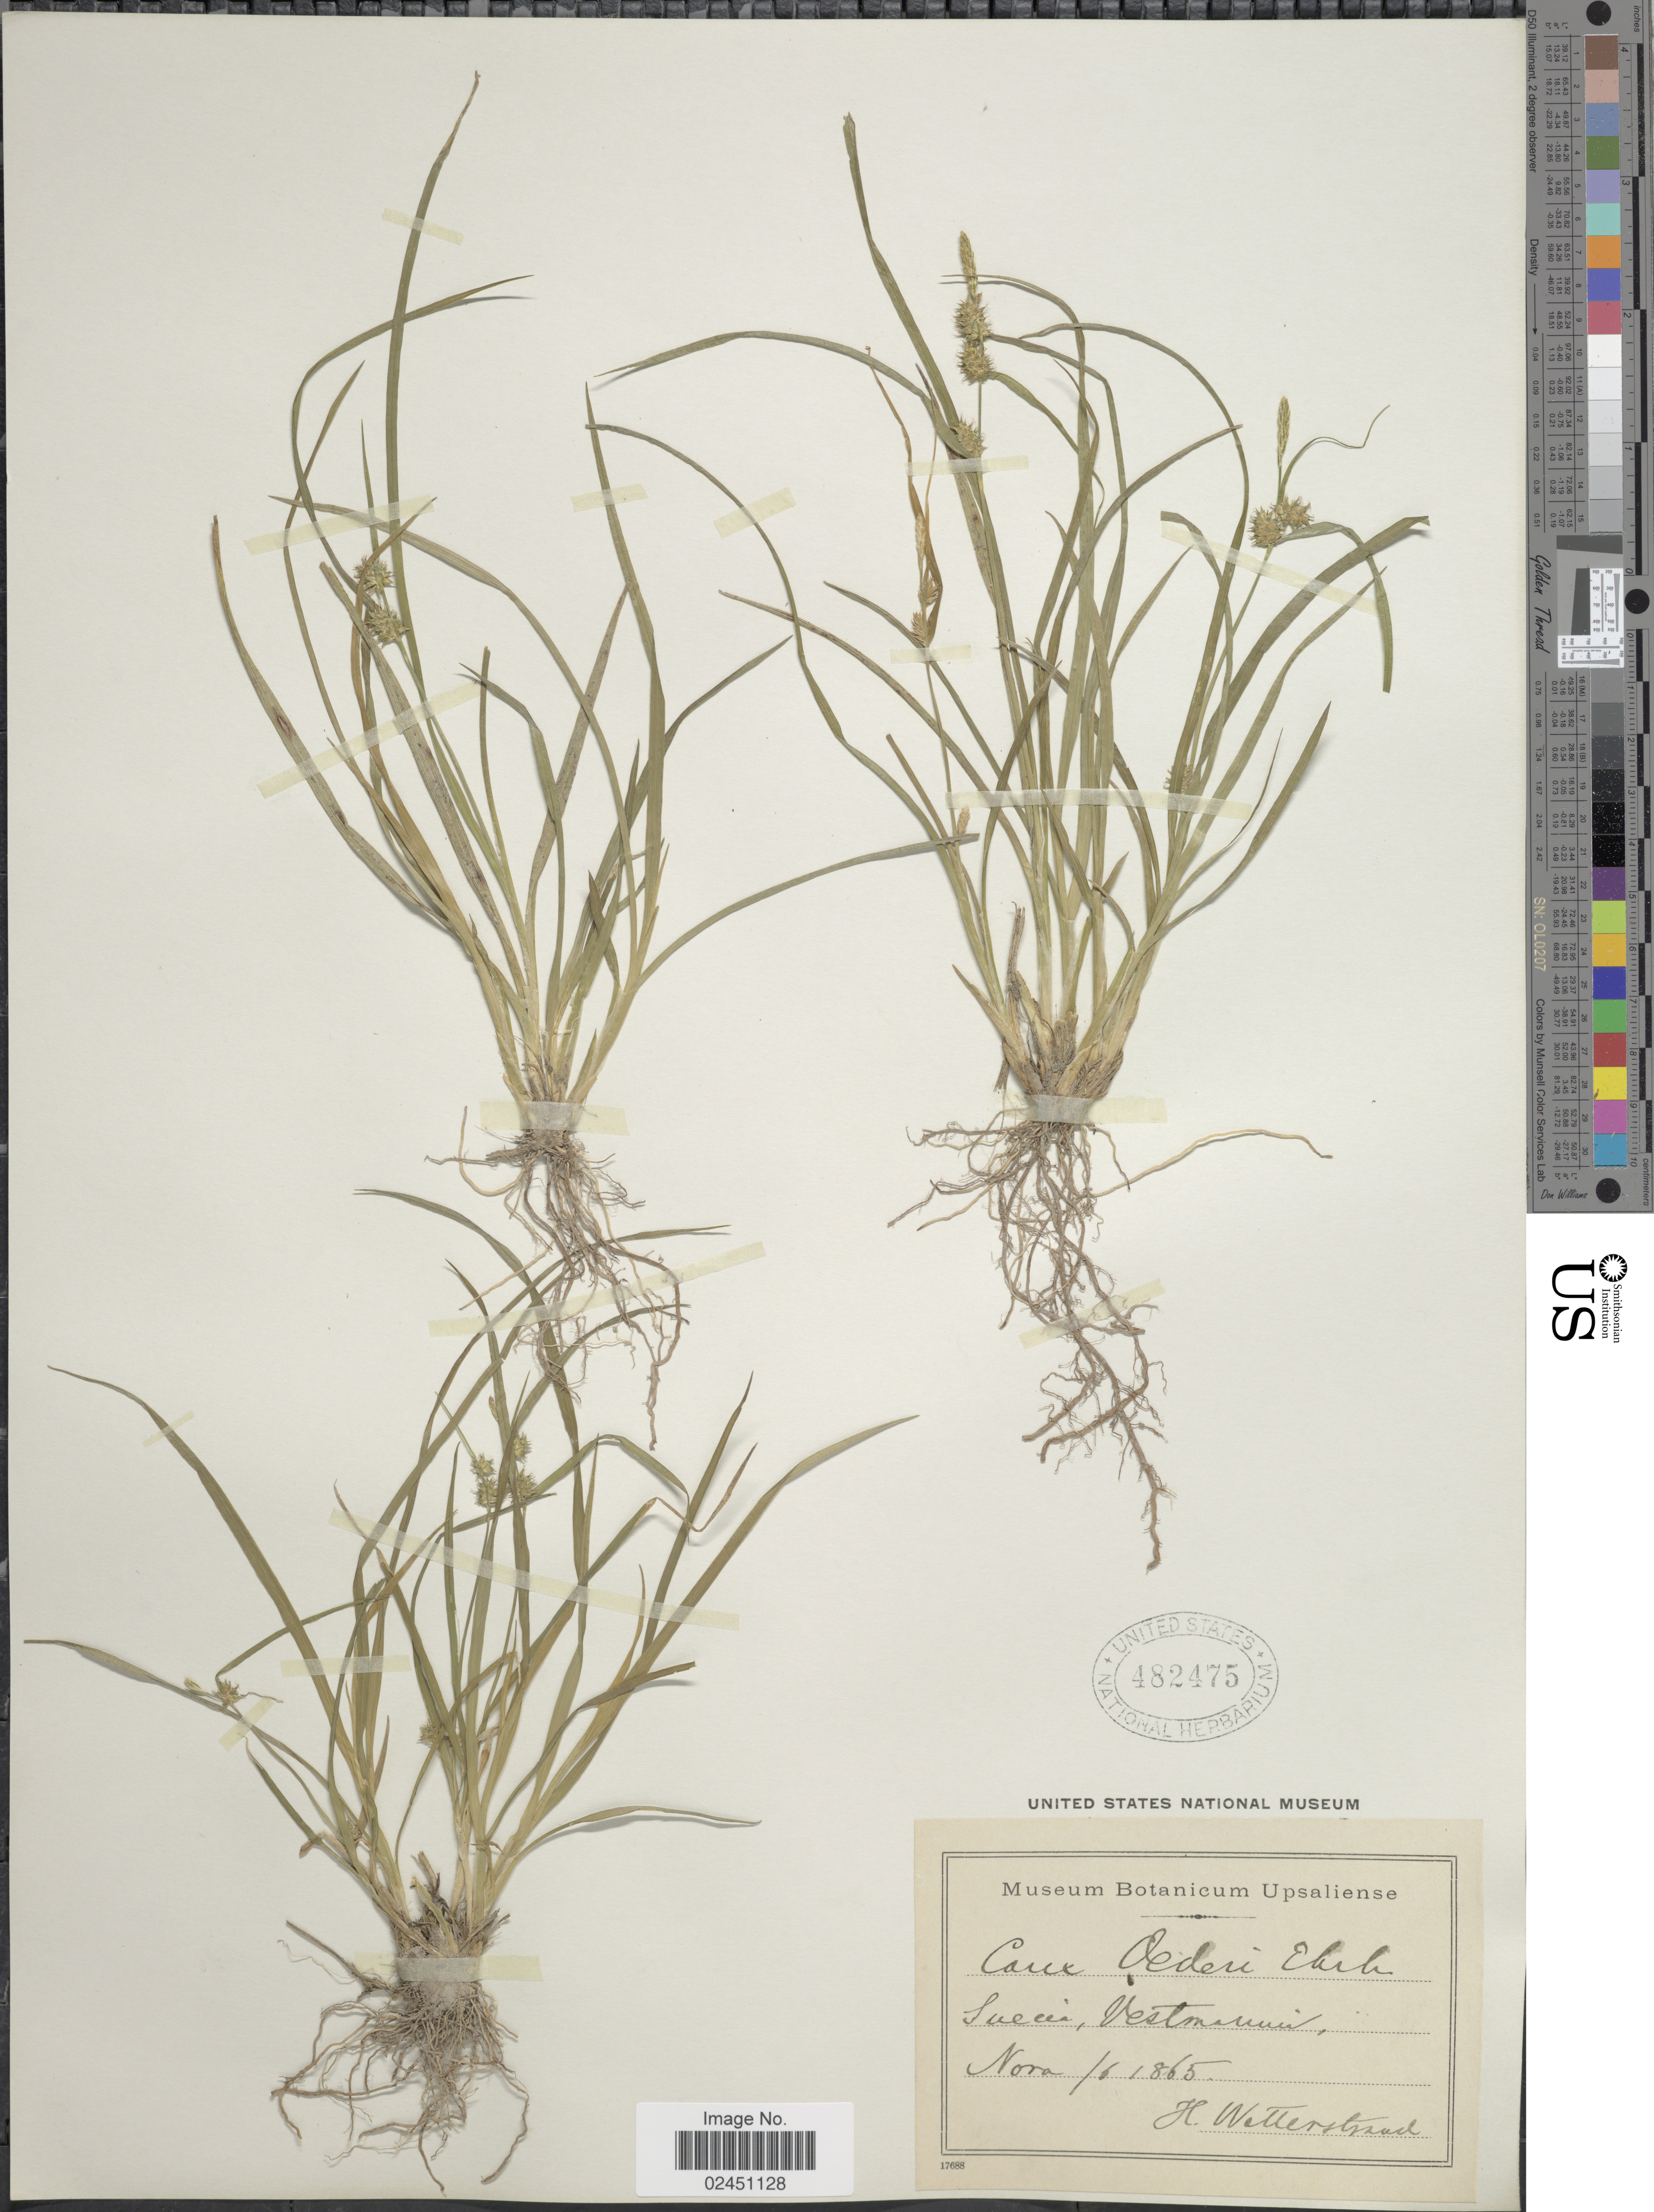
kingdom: Plantae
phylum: Tracheophyta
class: Liliopsida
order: Poales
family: Cyperaceae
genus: Carex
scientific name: Carex oederi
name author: Retz.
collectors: H. Wetterstrand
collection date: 1865-06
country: Sweden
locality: Suecia, Vestmannia, Nora.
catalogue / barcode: US 482475